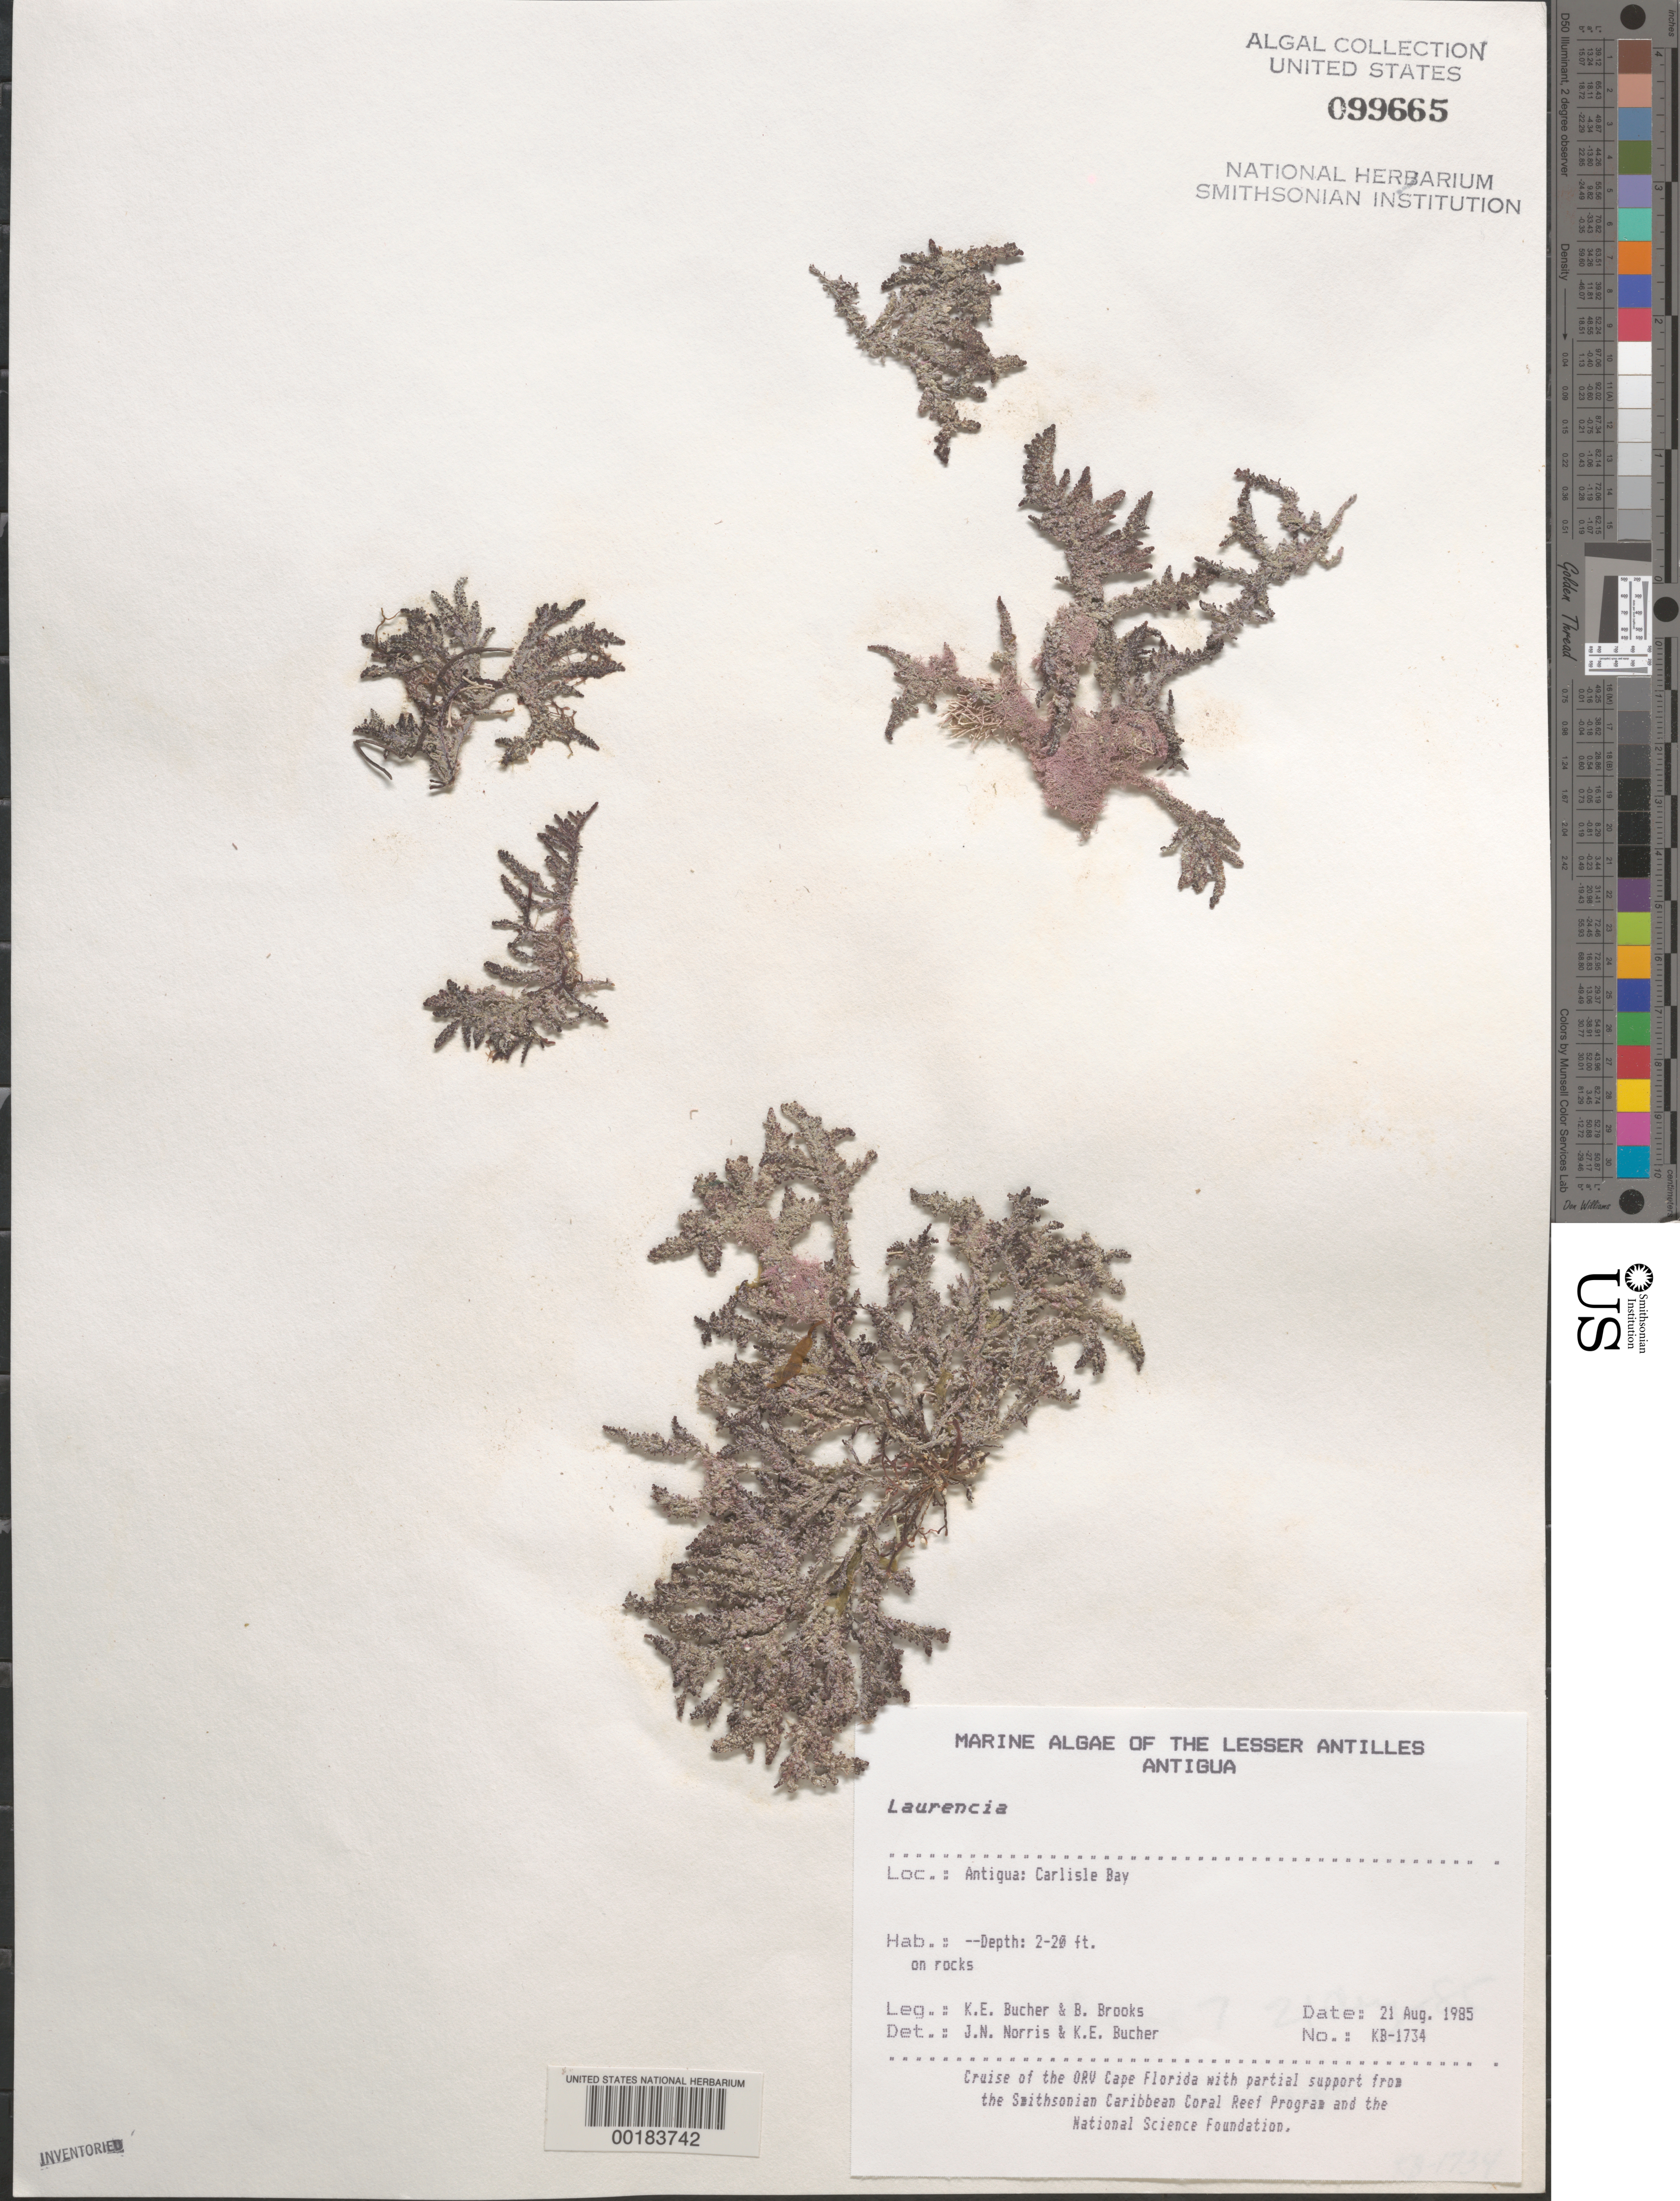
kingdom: Plantae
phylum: Rhodophyta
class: Florideophyceae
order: Ceramiales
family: Rhodomelaceae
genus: Laurencia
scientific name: Laurencia sp.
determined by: Norris, J. N.; Brooks, B. L.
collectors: K. E. Bucher & B. Brooks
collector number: KB-1734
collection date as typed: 21 Aug 1985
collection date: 1985-08-21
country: Antigua and Barbuda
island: Antigua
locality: Carlisle Bay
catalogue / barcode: US 99665